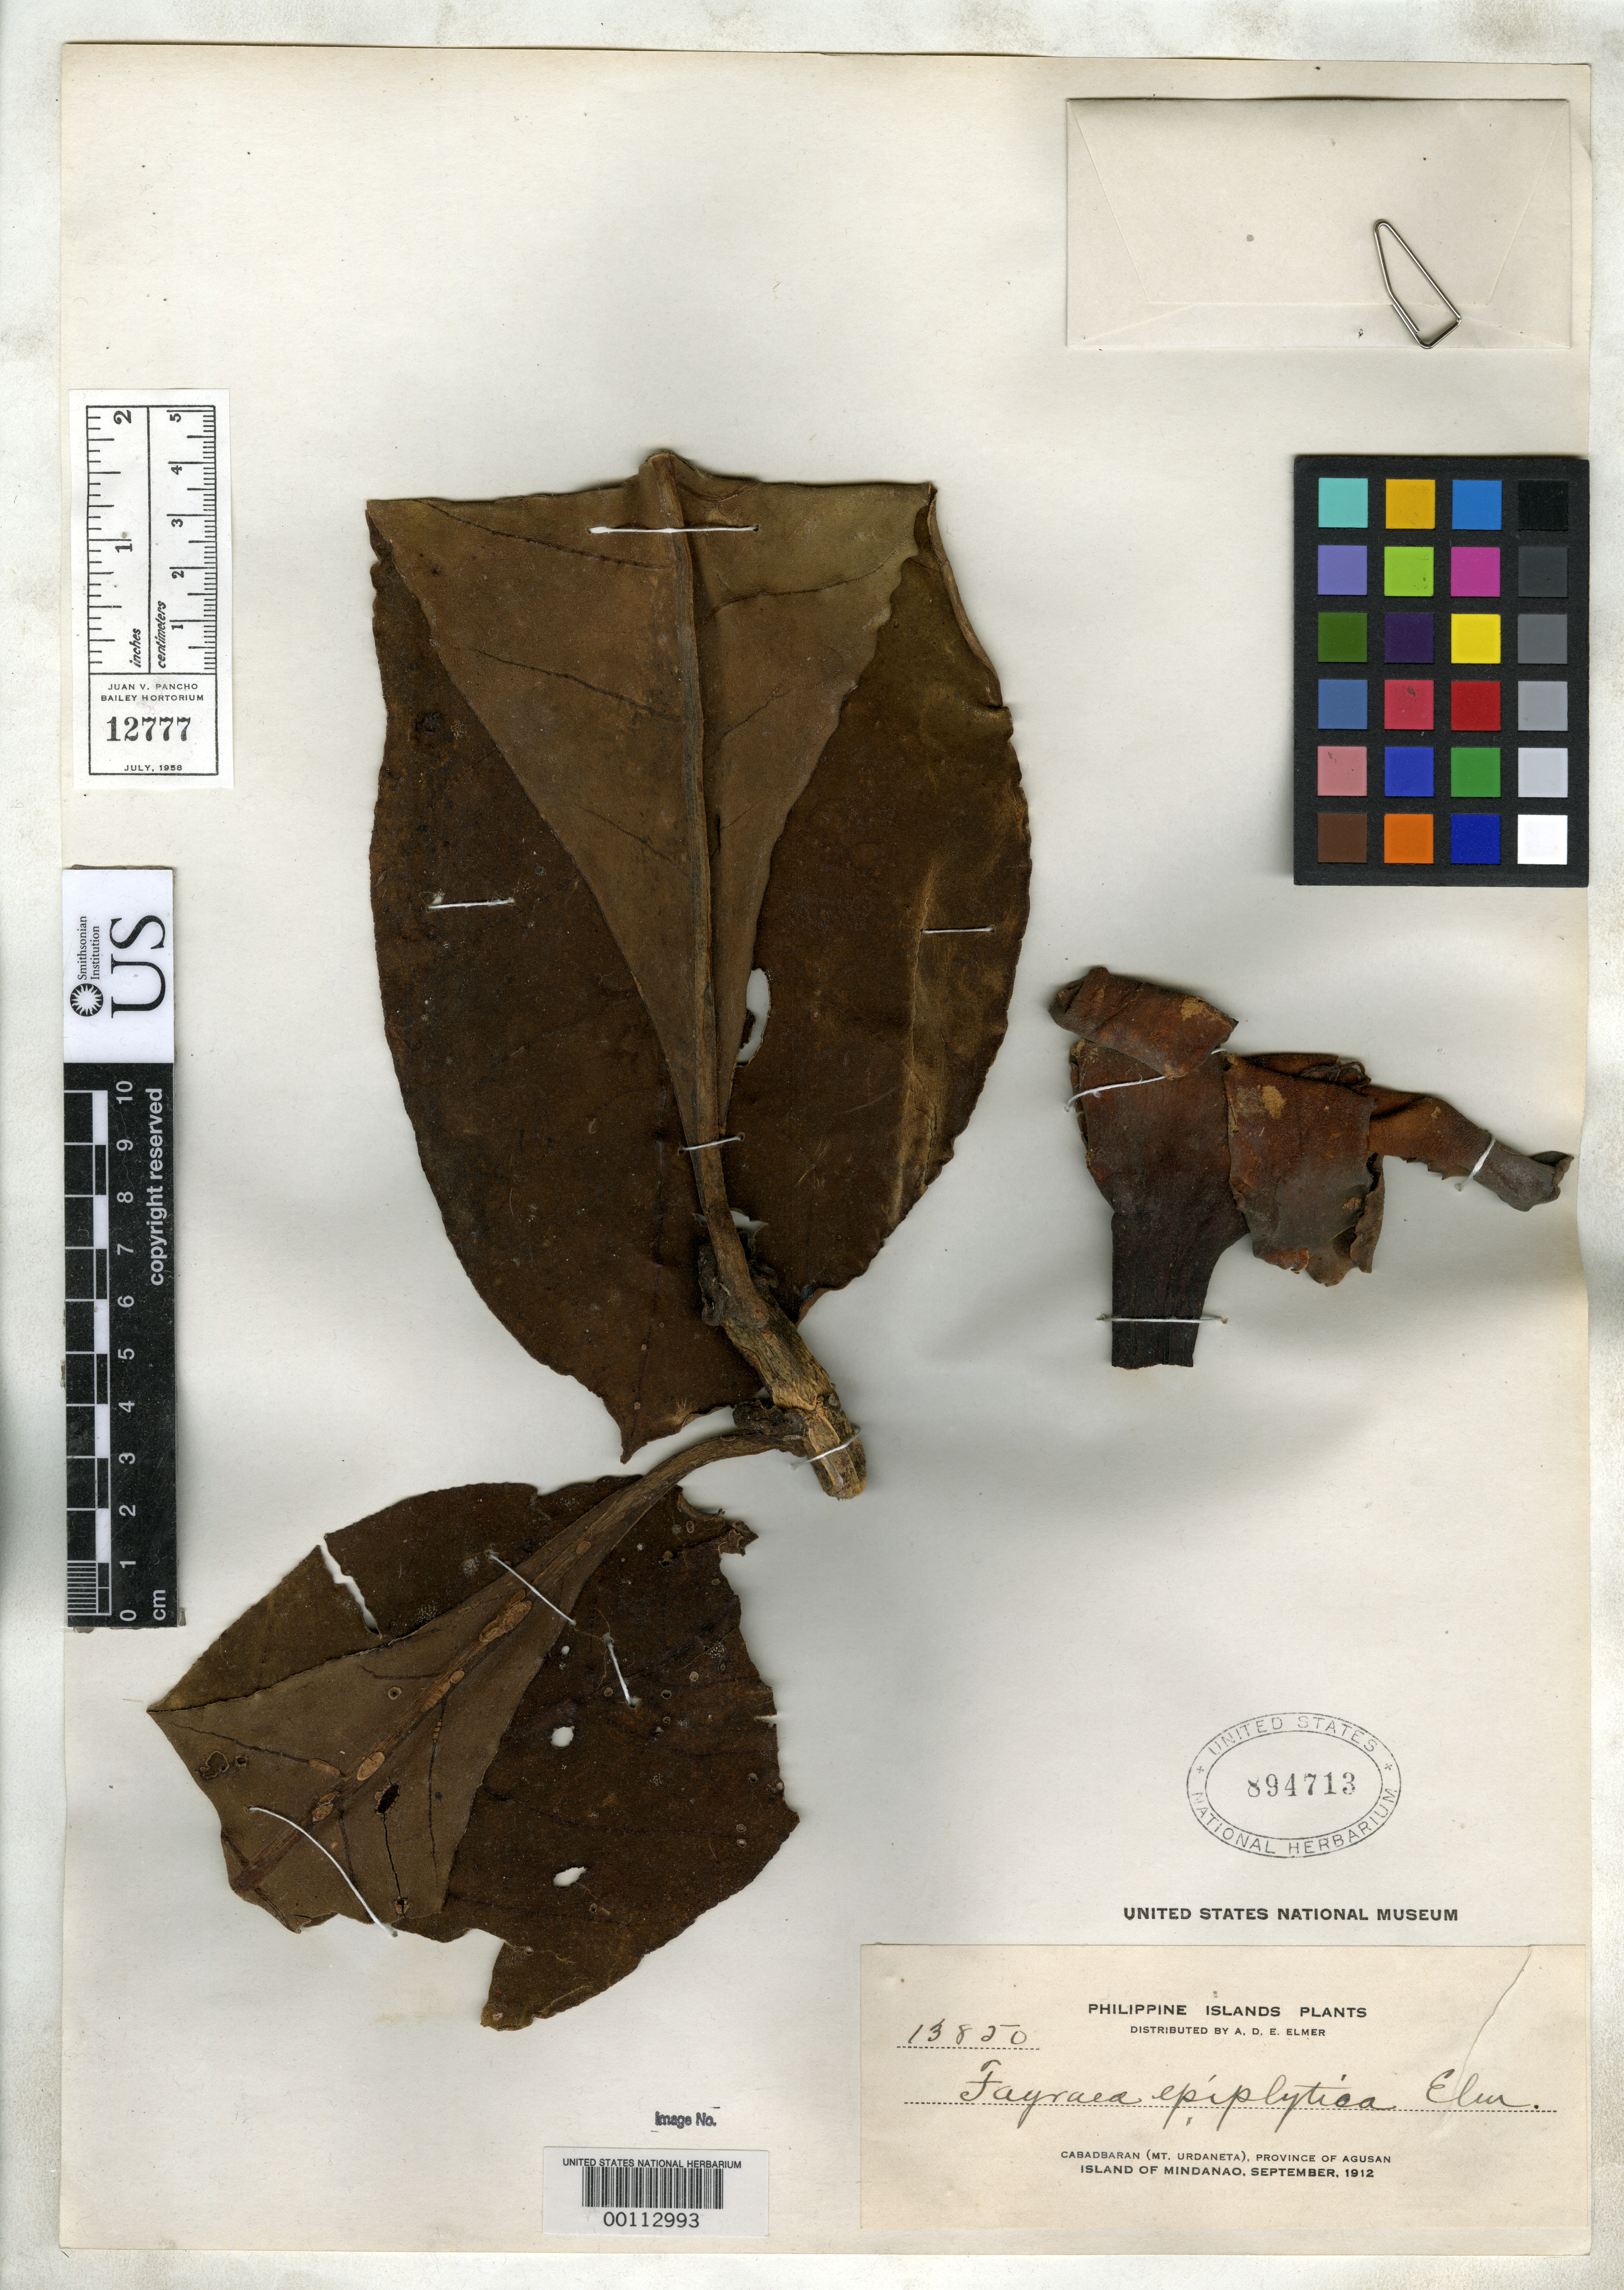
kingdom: Plantae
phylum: Tracheophyta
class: Magnoliopsida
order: Gentianales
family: Gentianaceae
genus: Fagraea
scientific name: Fagraea epiphytica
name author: Elmer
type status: Isotype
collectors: A. D. E. Elmer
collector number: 13850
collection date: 1912-07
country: Philippines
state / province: Caraga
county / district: Agusan del Norte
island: Mindanao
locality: Cabadbaran (Mt. Urdaneta), province of Agusan, Island of Mindanao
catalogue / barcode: US 894713